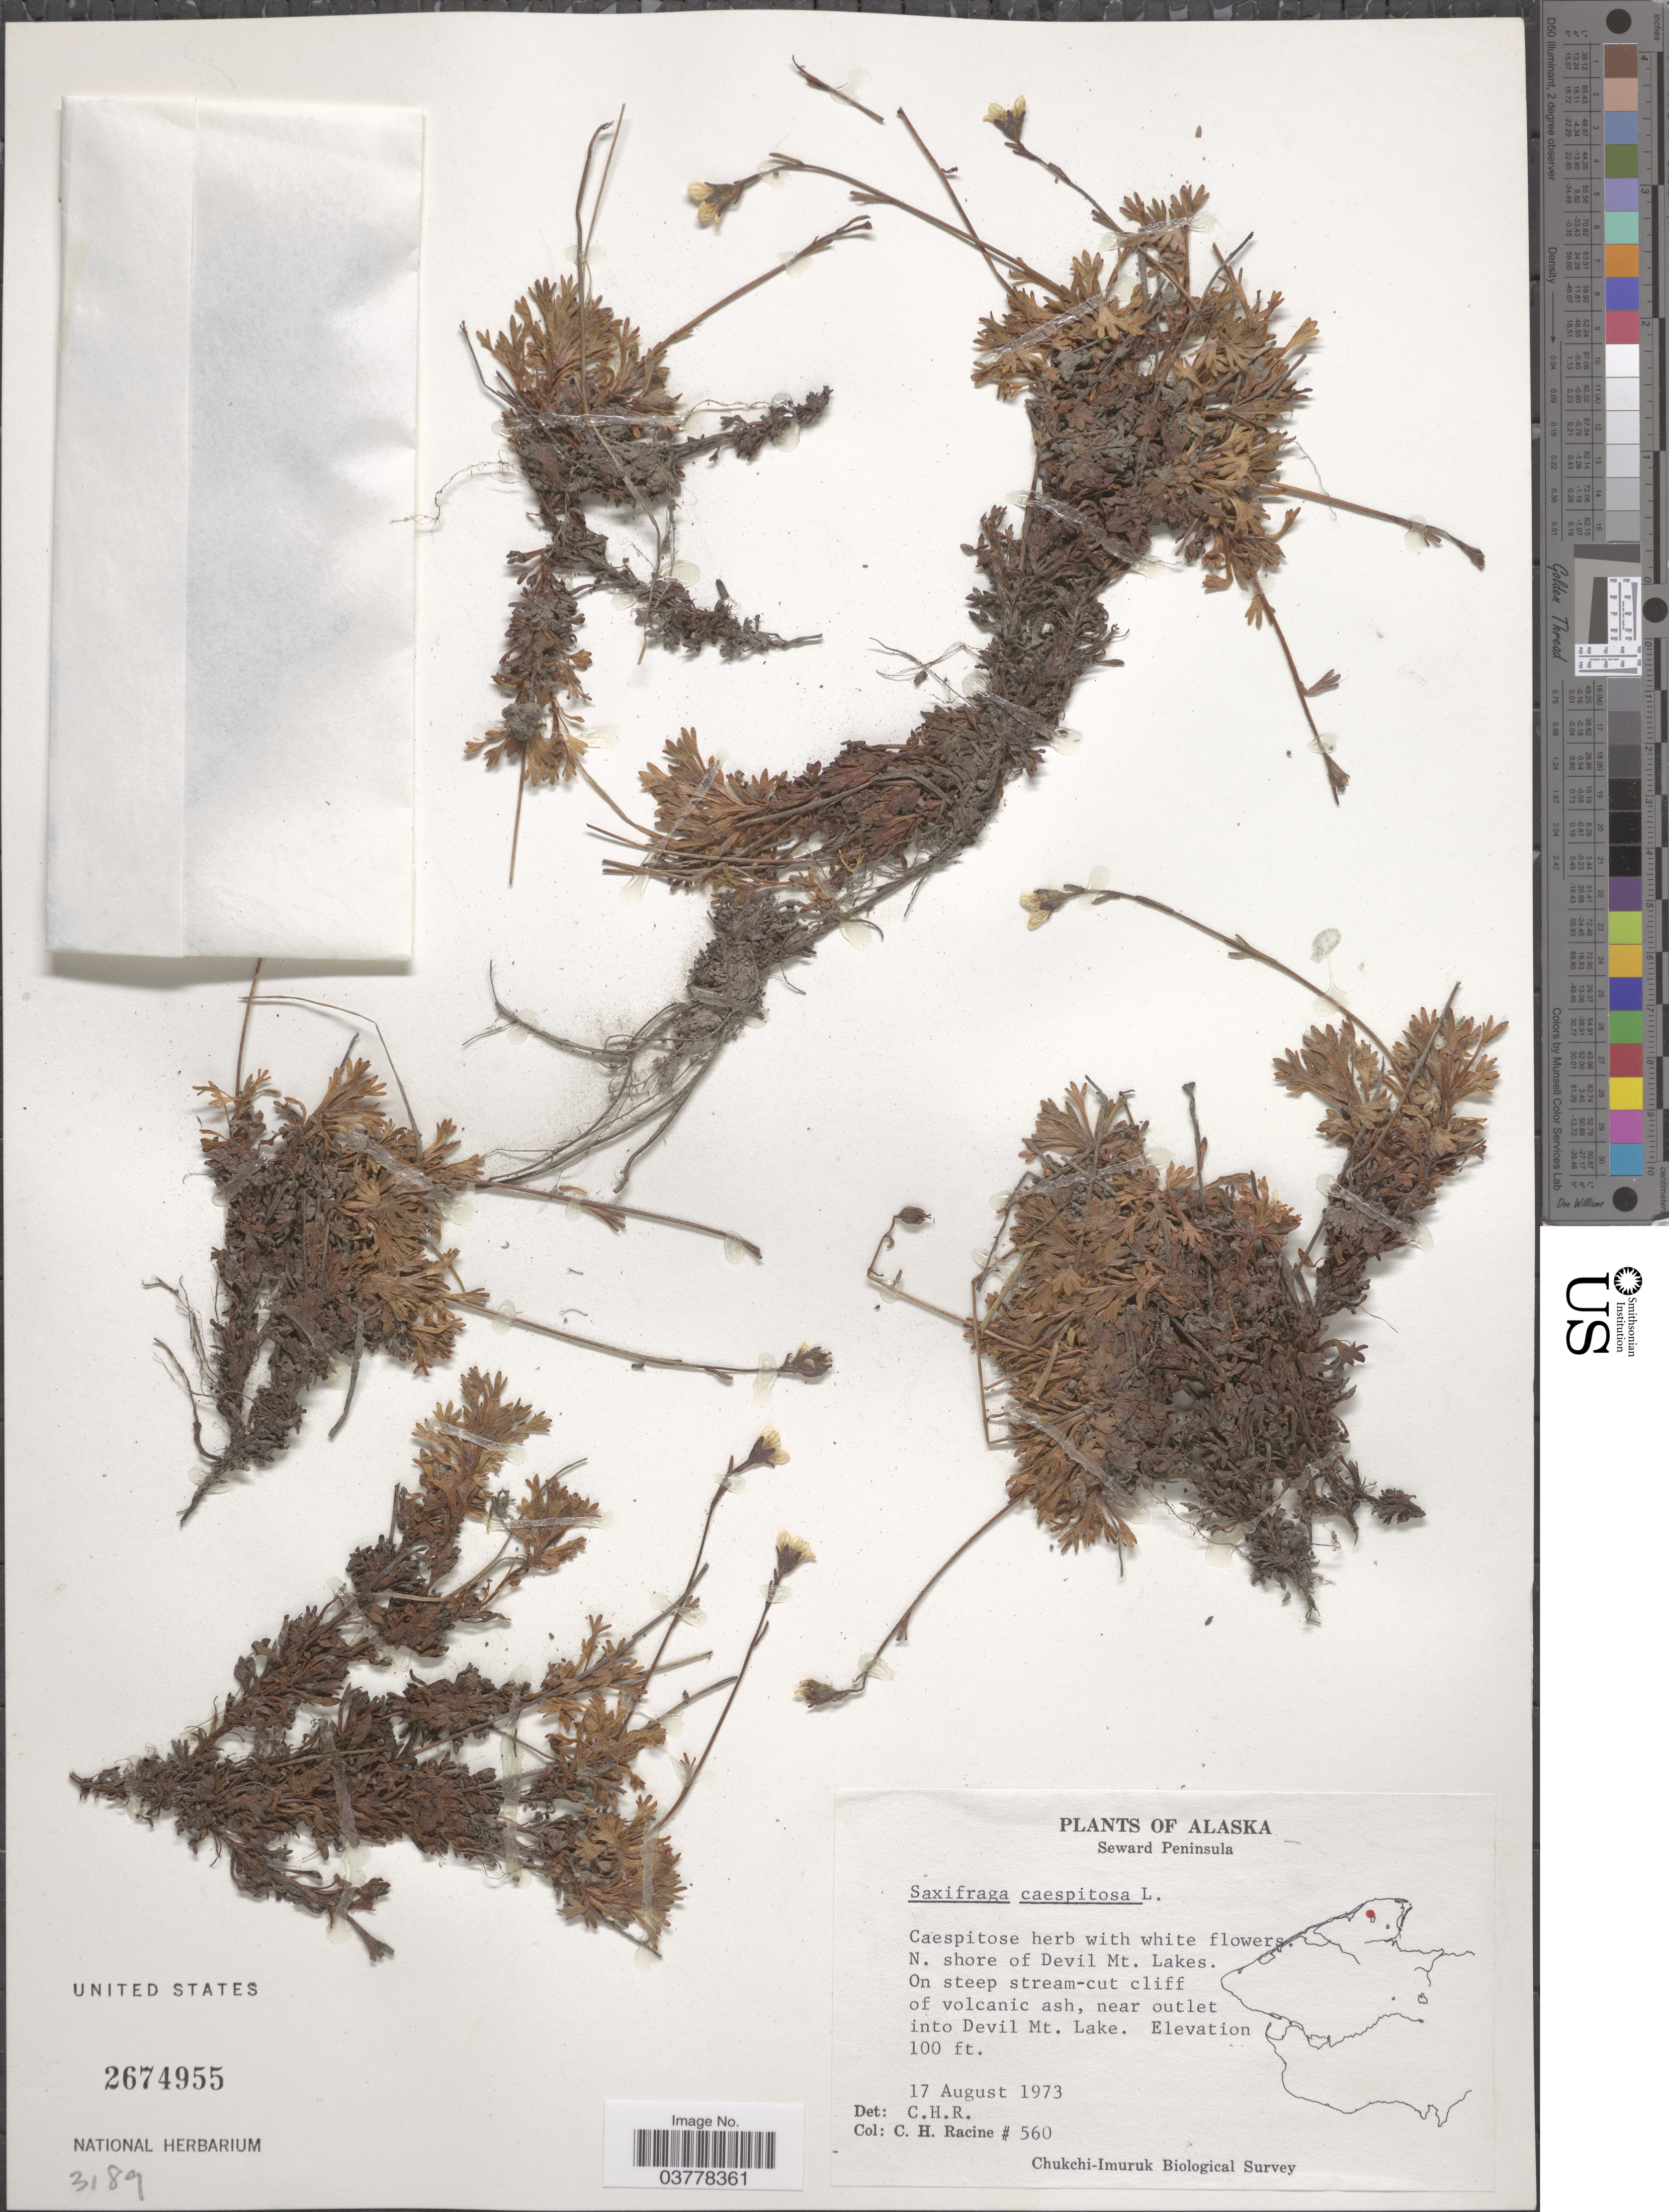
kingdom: Plantae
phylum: Tracheophyta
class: Magnoliopsida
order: Saxifragales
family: Saxifragaceae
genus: Saxifraga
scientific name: Saxifraga caespitosa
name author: L.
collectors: C. Racine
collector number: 560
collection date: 1973-08-17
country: United States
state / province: Alaska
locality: Seward Peninsula. N. shore of Devil Mt. Lakes. Near outlet into Devil Mt. Lake.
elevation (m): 30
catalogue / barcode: US 2674955